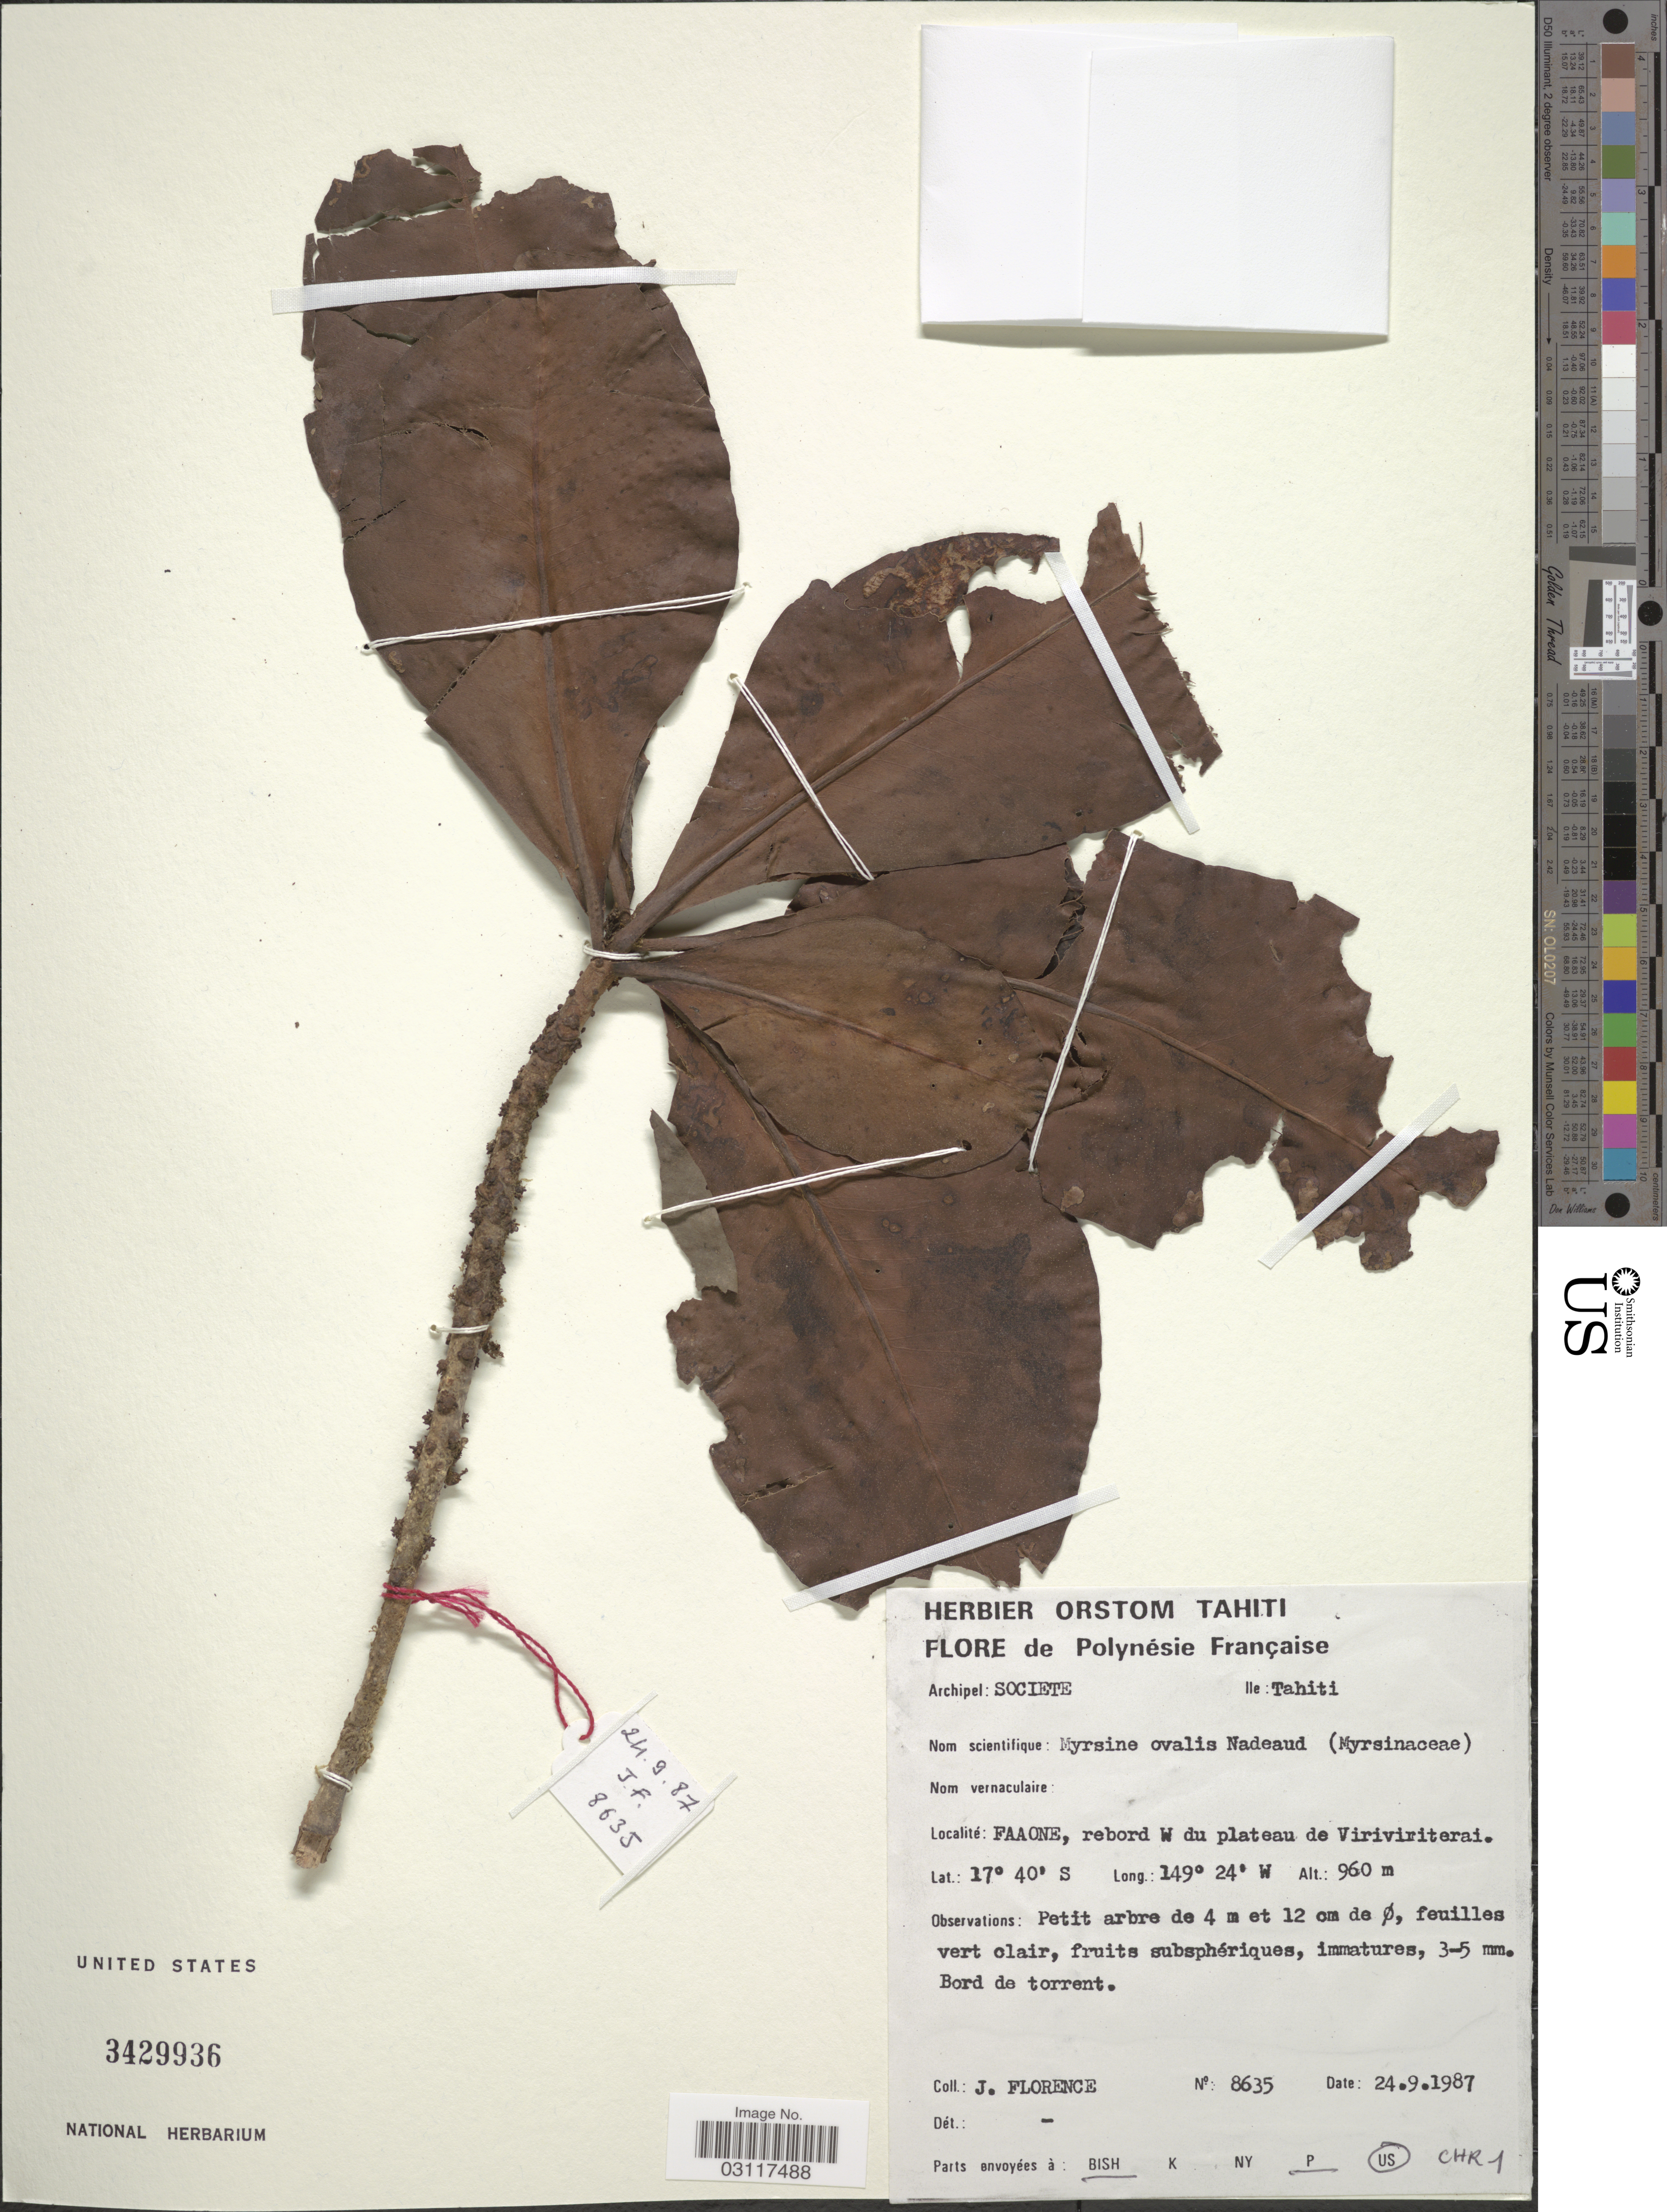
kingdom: Plantae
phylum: Tracheophyta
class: Magnoliopsida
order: Ericales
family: Primulaceae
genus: Myrsine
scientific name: Myrsine ovalis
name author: Nadeaud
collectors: J. Florence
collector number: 8635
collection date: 1987-09-24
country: French Polynesia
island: Tahiti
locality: Archipel: Societe, Ile: Tahiti, Faa One, rebord W du plateau de Viriviriterai.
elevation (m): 960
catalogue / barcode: US 3429936